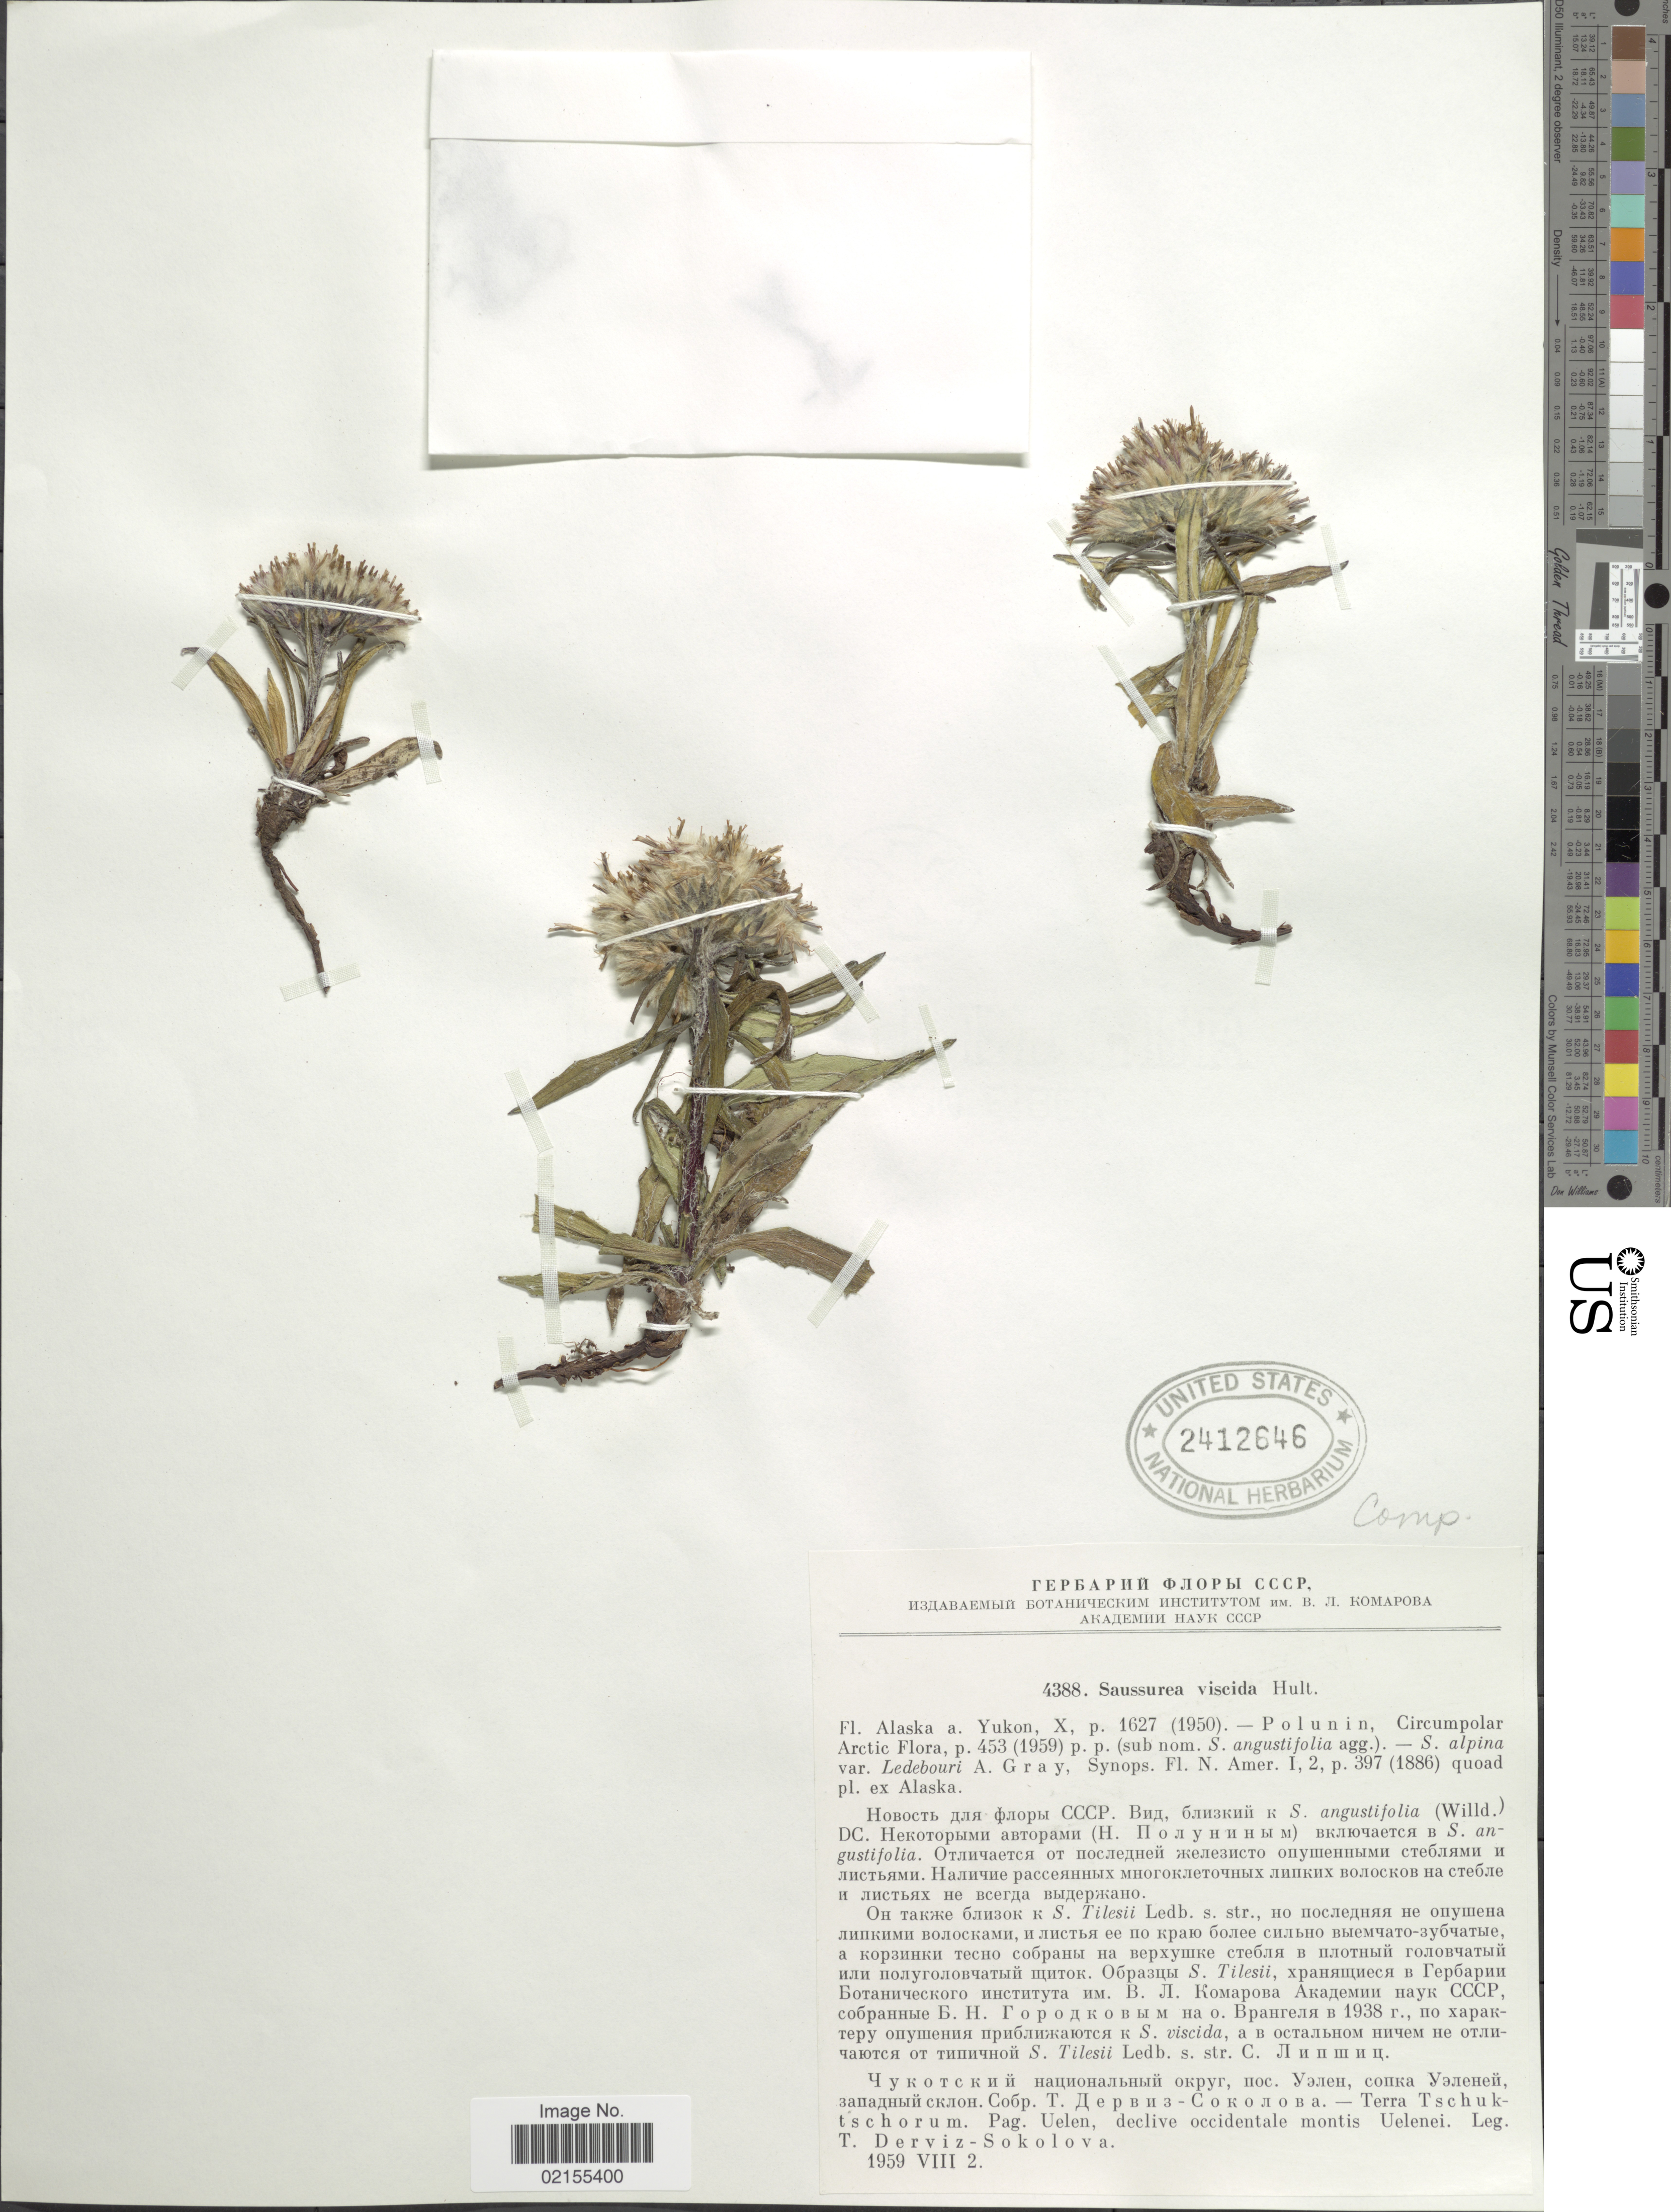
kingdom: Plantae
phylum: Tracheophyta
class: Magnoliopsida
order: Asterales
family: Asteraceae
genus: Saussurea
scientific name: Saussurea angustifolia var. viscida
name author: (Hultén) S.L. Welsh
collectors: T. Derviz-Sokolova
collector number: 4388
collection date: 1959-08-02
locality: Terra Tschuktschorum, Pag. Uelen, montis Uelenei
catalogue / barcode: US 2412646